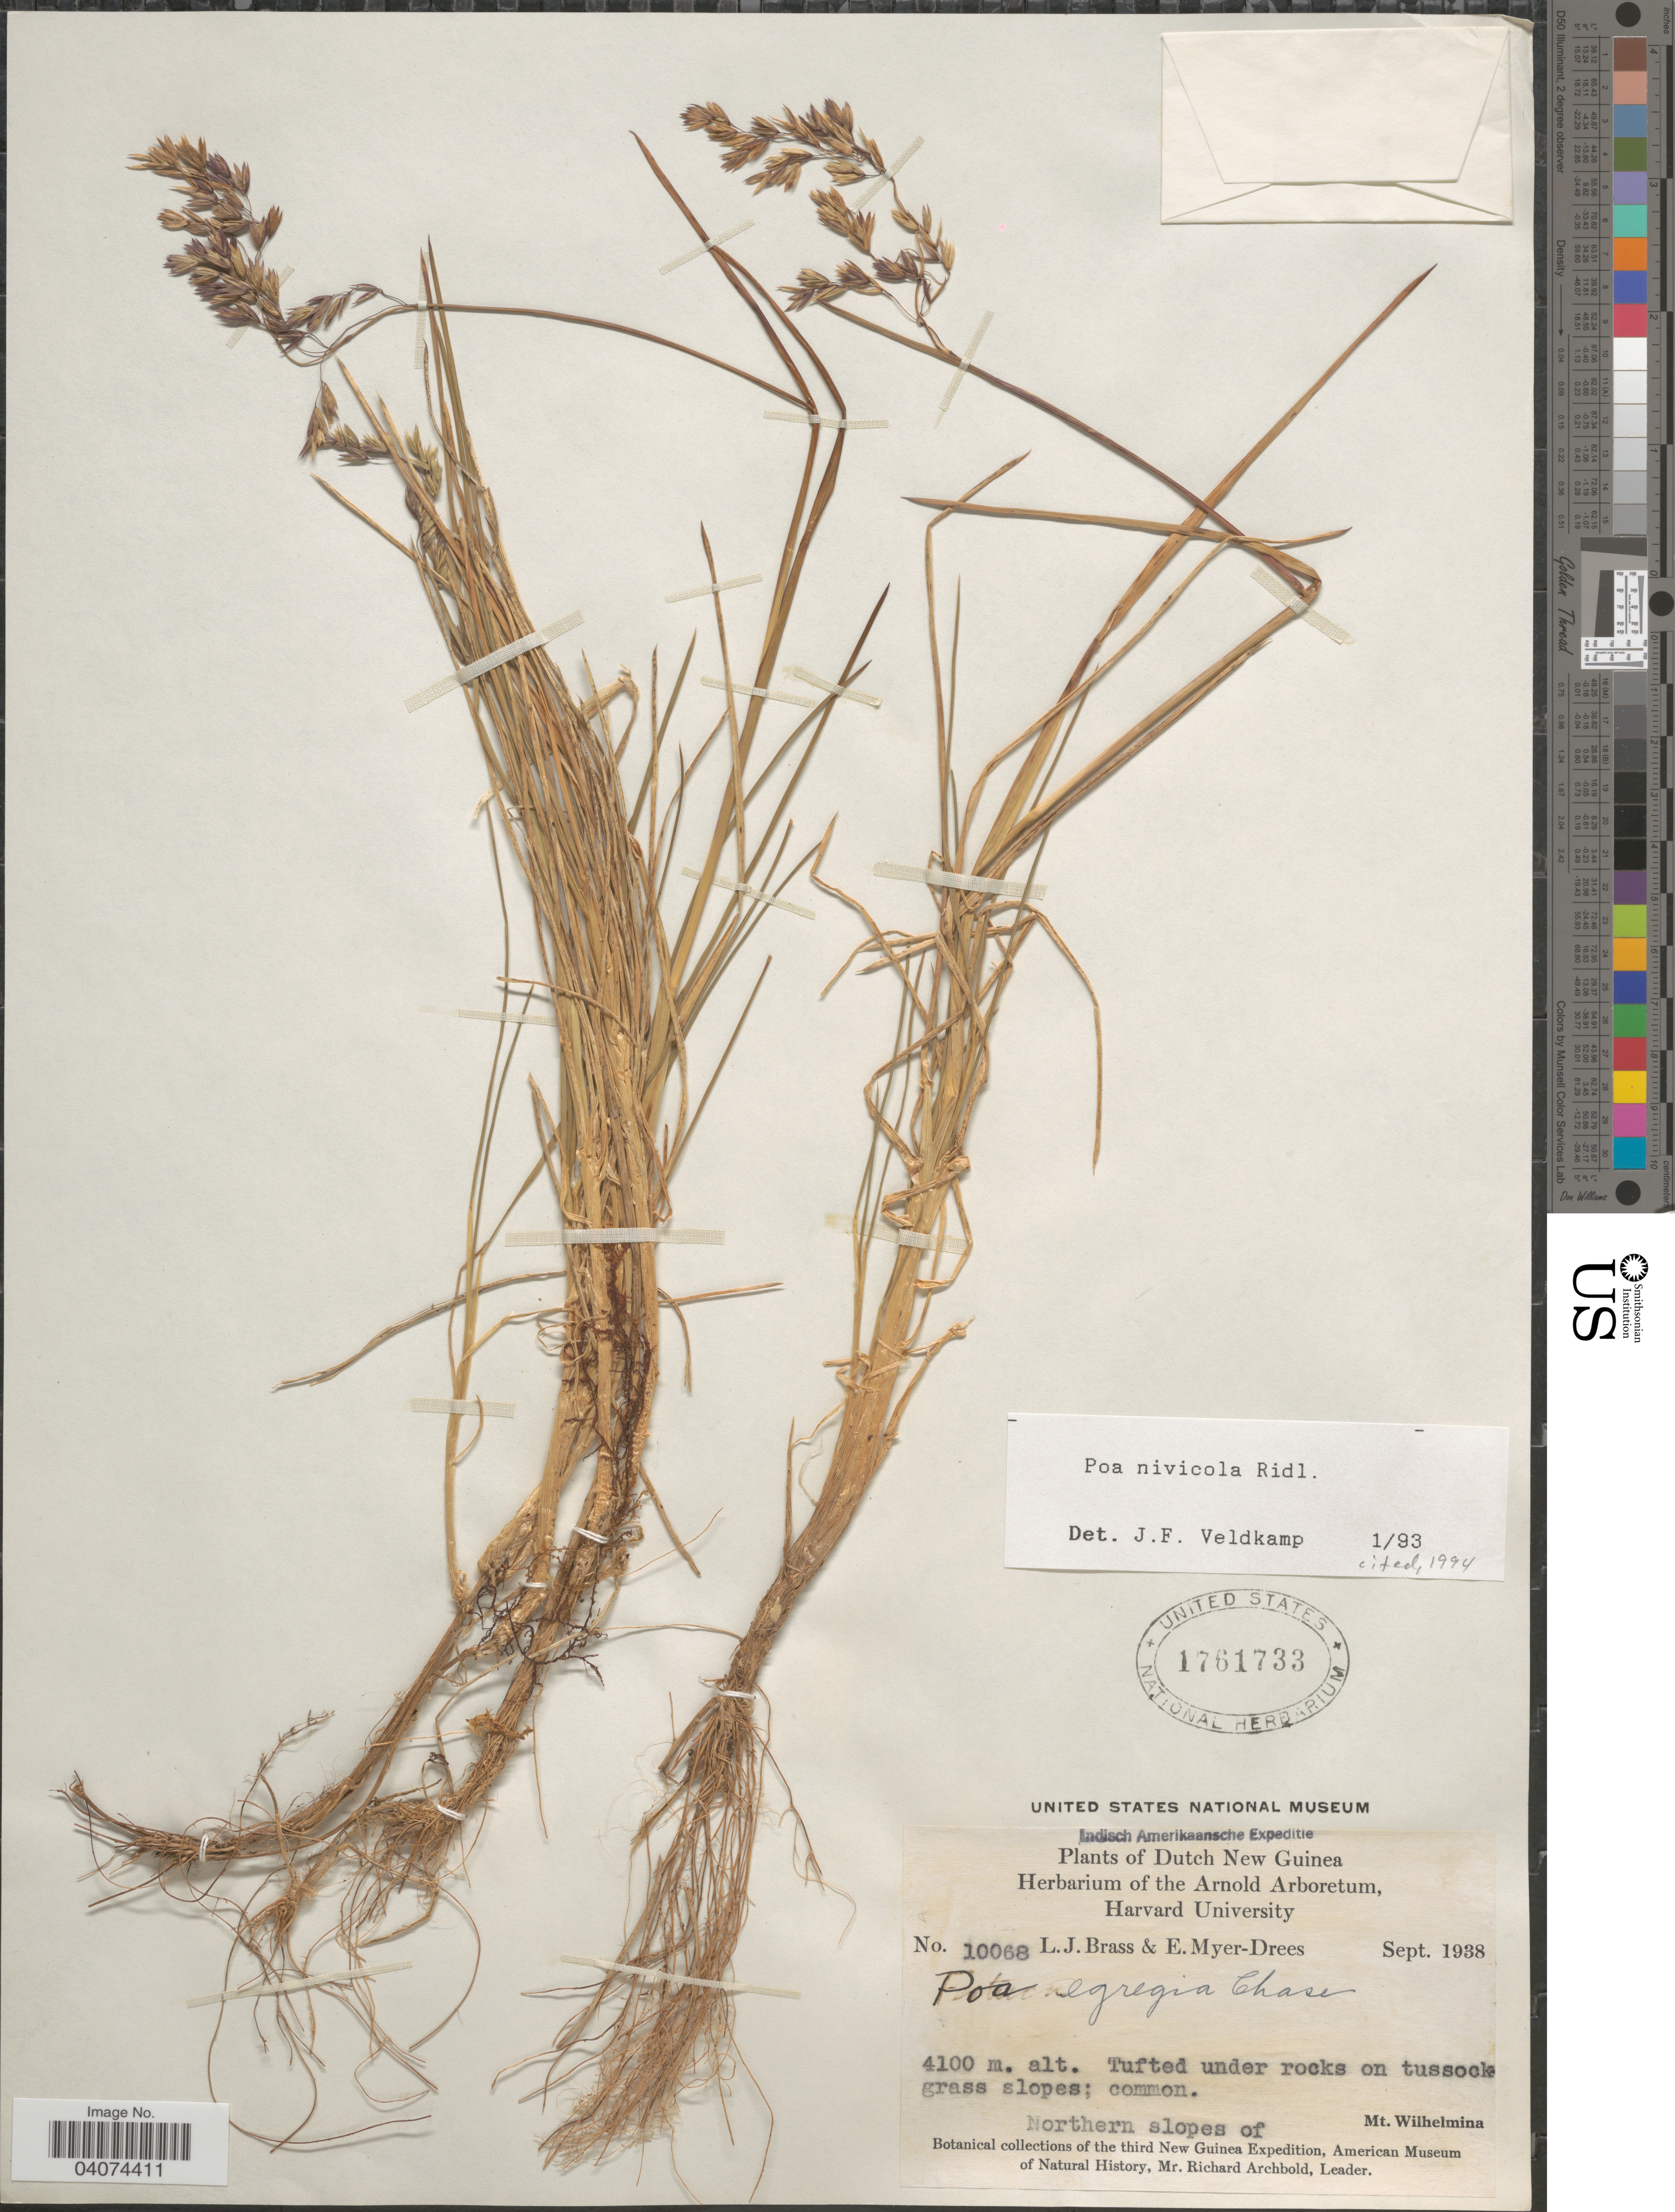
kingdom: Plantae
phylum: Tracheophyta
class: Liliopsida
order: Poales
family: Poaceae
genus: Poa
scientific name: Poa nivicola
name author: Ridl.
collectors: L. J. Brass & E. Myer-Drees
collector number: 10068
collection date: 1938-09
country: Indonesia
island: New Guinea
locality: Indisch Amerikaansche Expeditie. Dutch New Guinea. Tufted under rocks on tussock grass slopes. Northern slopes of Mt. Wilhelmina. The third New Guinea Expedition.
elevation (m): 4100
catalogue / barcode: US 1761733